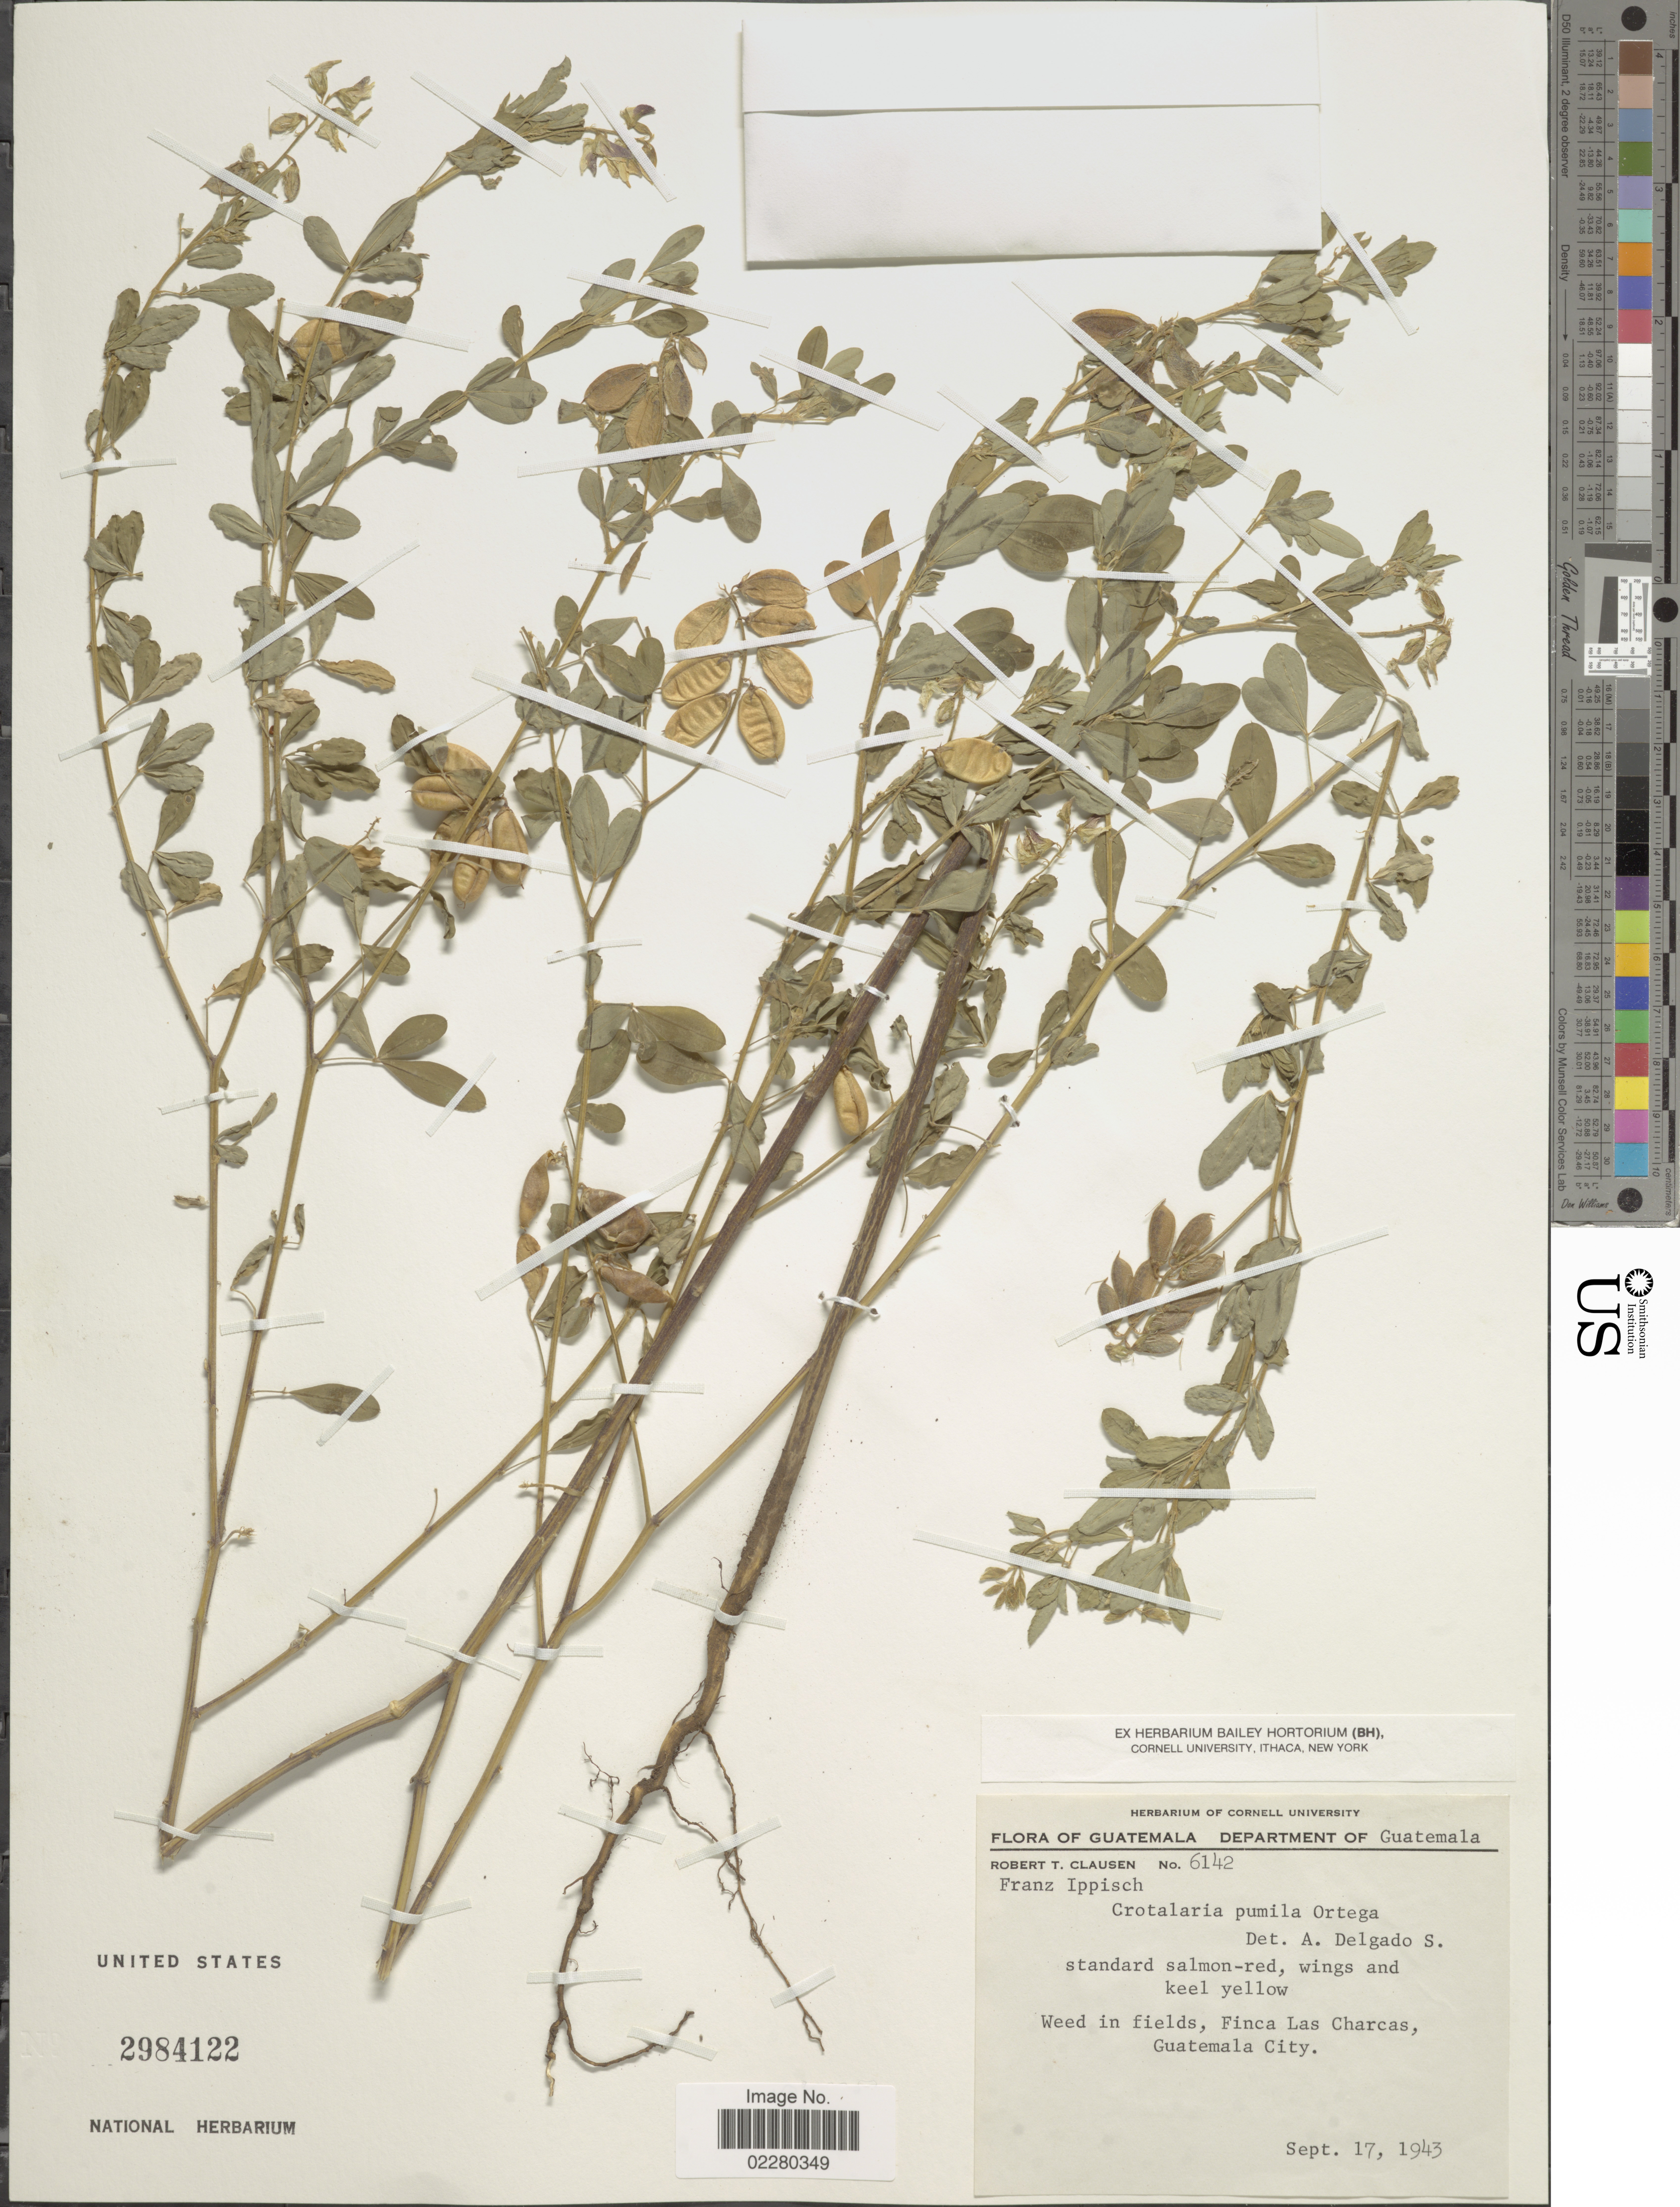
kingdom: Plantae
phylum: Tracheophyta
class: Magnoliopsida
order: Fabales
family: Fabaceae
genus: Crotalaria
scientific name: Crotalaria pumila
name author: Ortega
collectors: R. T. Clausen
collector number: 6142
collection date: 1943-09-17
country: Guatemala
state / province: Guatemala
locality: Department of Guatemala. Weed in fields, Finca Las Charcas, Guatemala City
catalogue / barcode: US 2984122